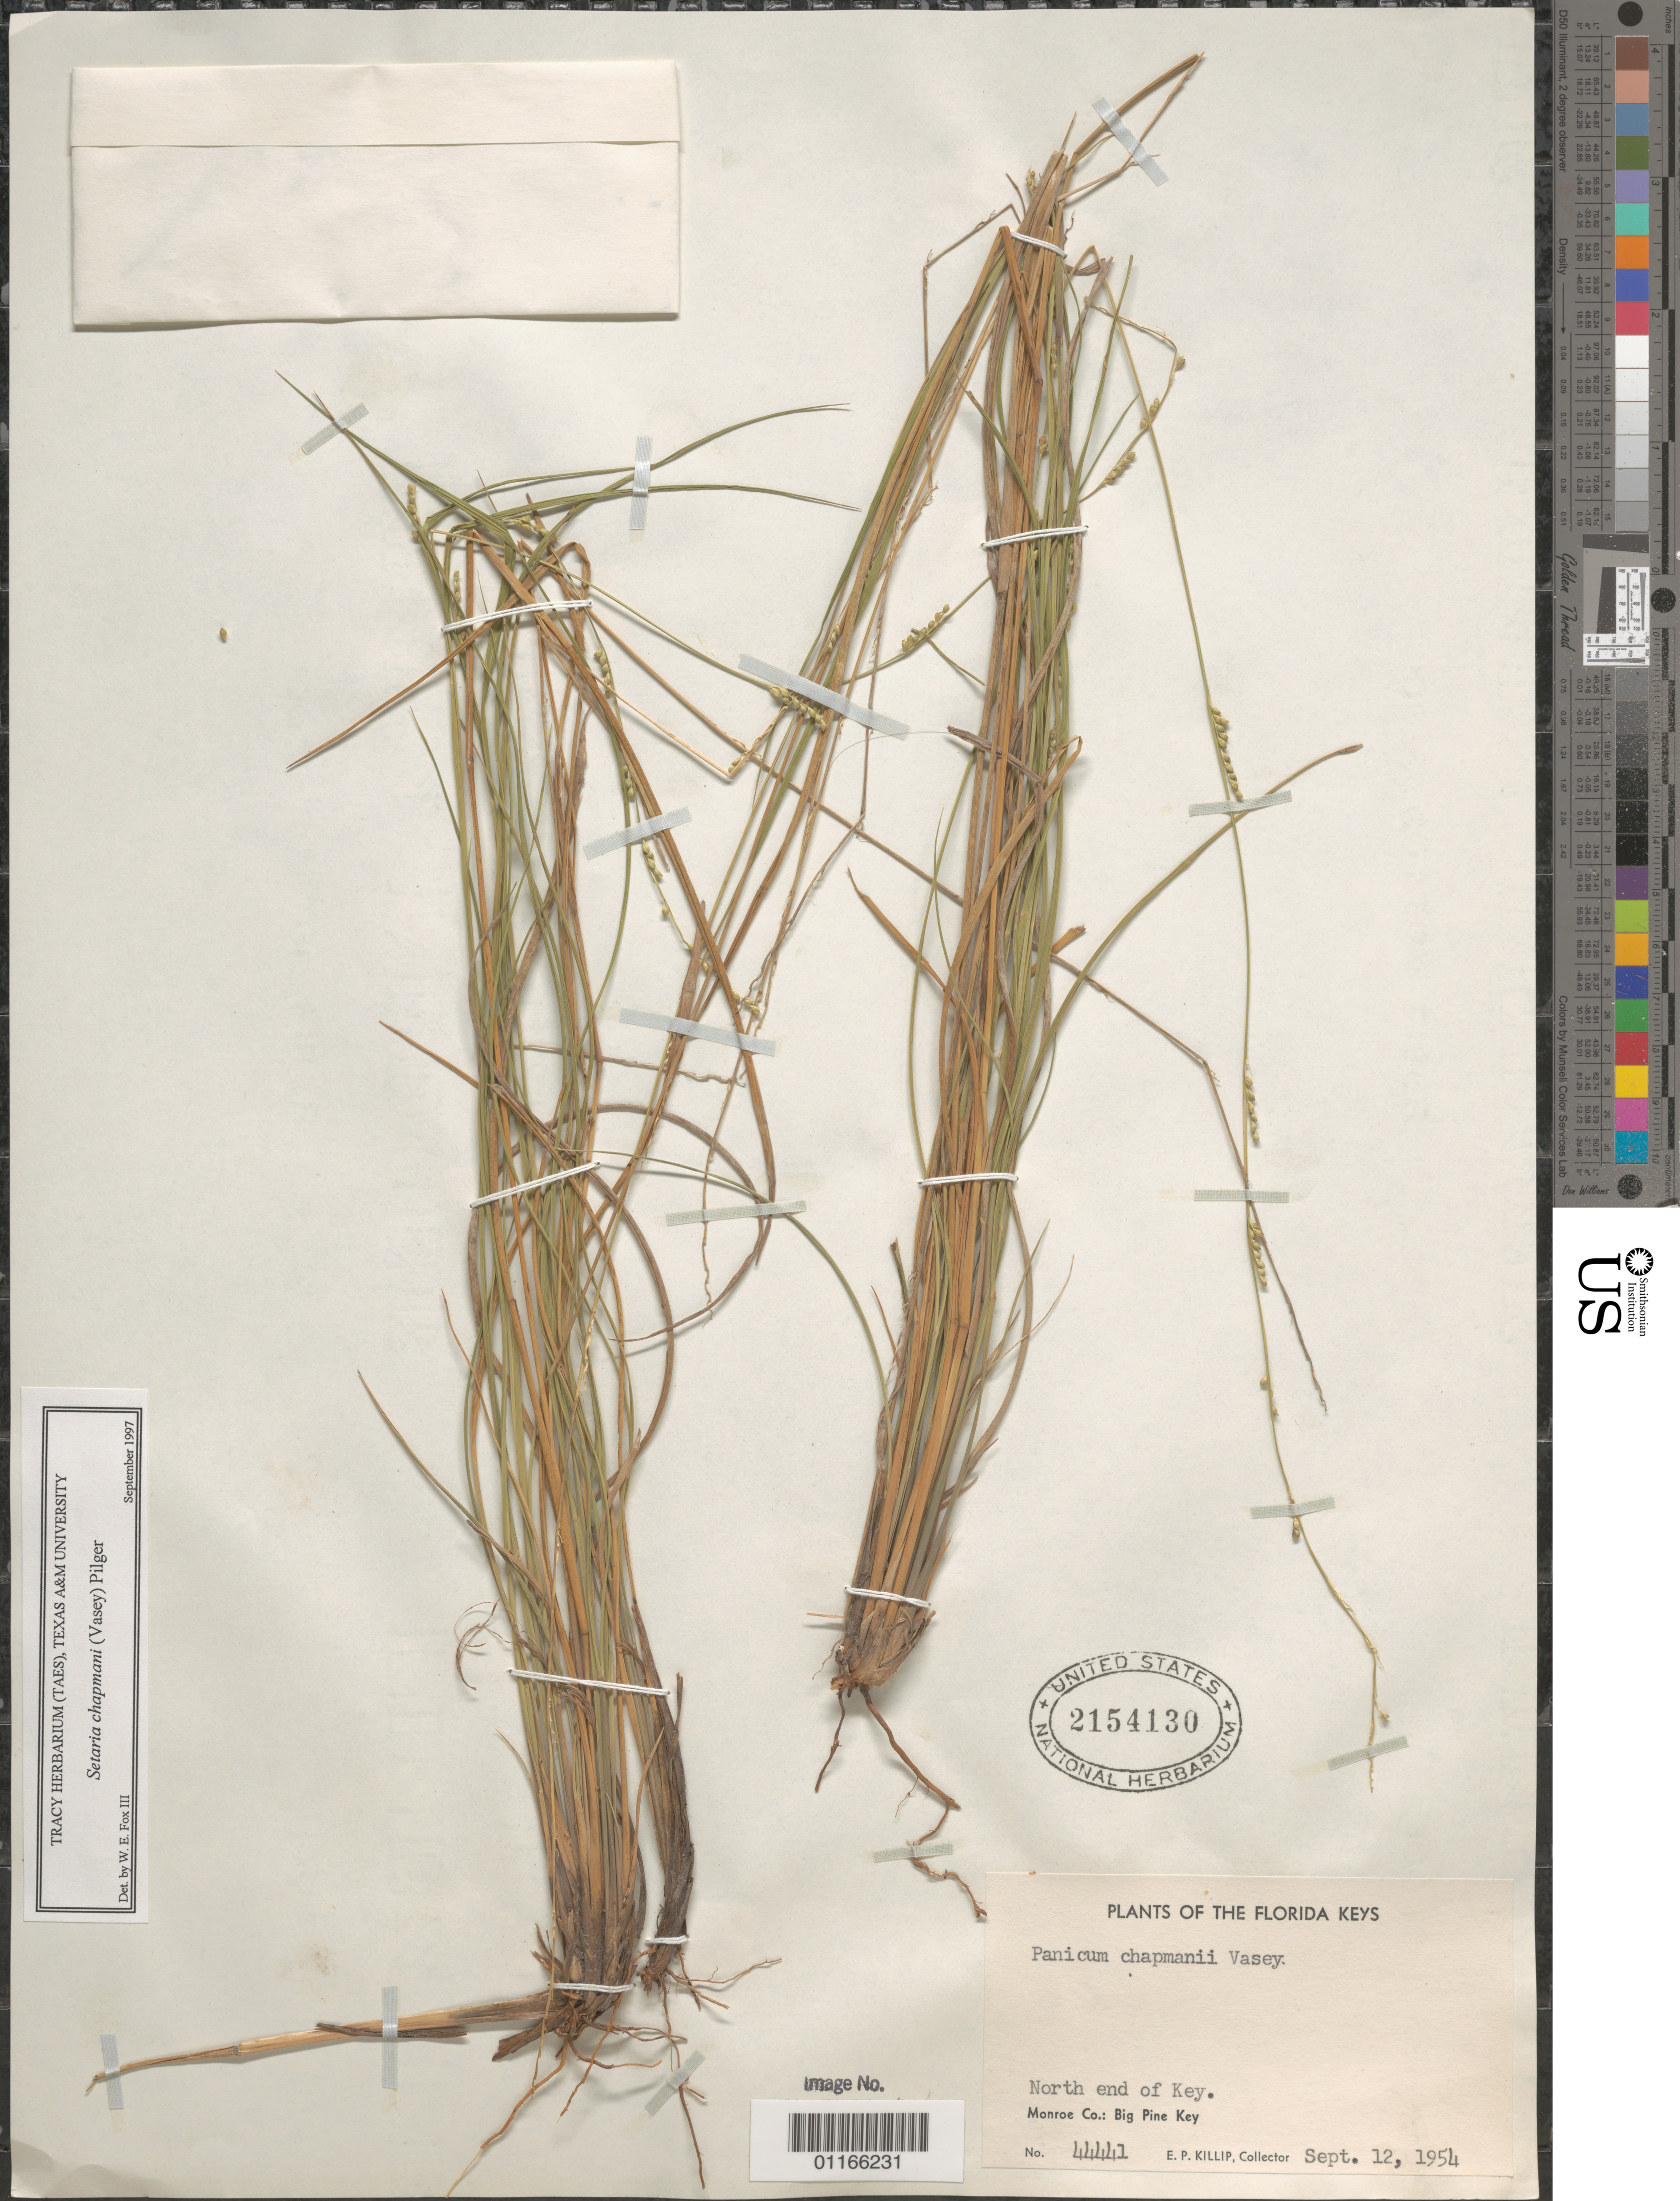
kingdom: Plantae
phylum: Tracheophyta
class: Liliopsida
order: Poales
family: Poaceae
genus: Setaria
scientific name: Setaria chapmanii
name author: (Vasey) Pilg.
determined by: Fox, W. E.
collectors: E. P. Killip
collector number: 44441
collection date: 1954-09-12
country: United States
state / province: Florida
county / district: Monroe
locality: Big Pine Key. North end of Key.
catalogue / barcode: US 2154130